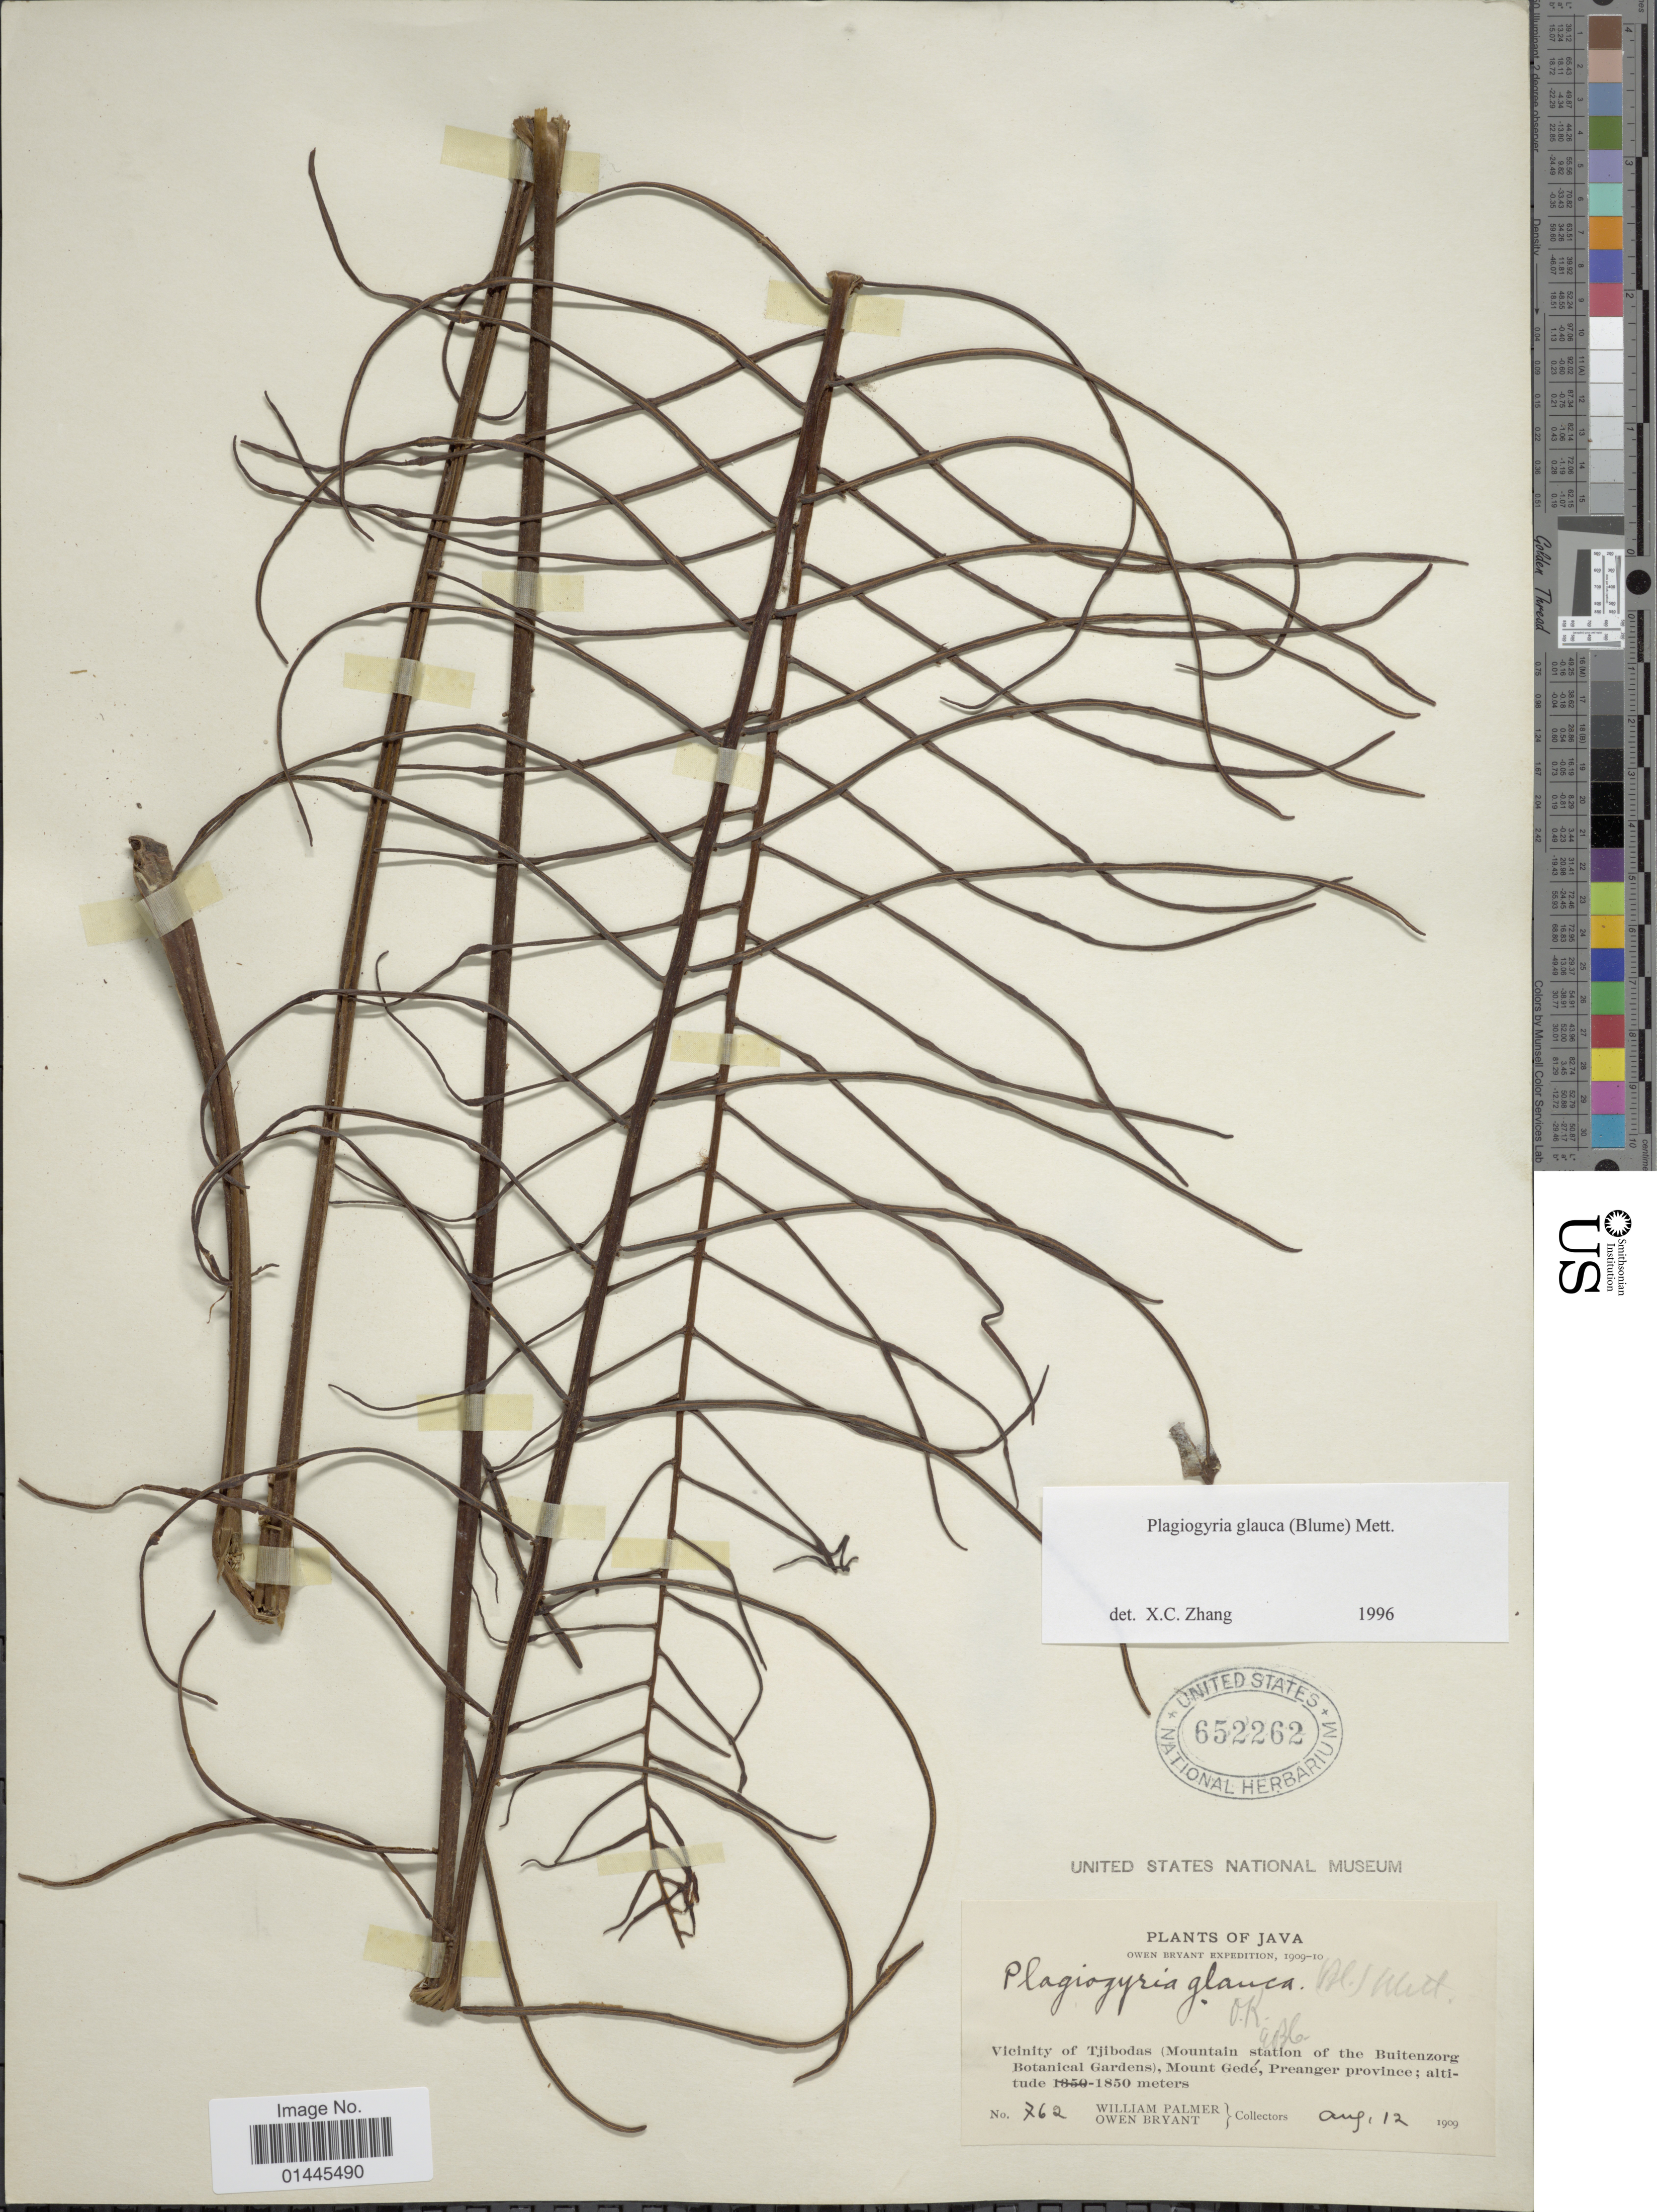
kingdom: Plantae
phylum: Tracheophyta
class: Polypodiopsida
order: Cyatheales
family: Plagiogyriaceae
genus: Plagiogyria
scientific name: Plagiogyria glauca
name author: (Blume) Mett.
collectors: W. Palmer & O. Bryant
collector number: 762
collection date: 1909-08-12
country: Indonesia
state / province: Java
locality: Vicinity of Tjibodas (Mountain station of the Buitenzorg Botanical Gardens), Mount Gede, Preanger province.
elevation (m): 1850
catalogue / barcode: US 652262